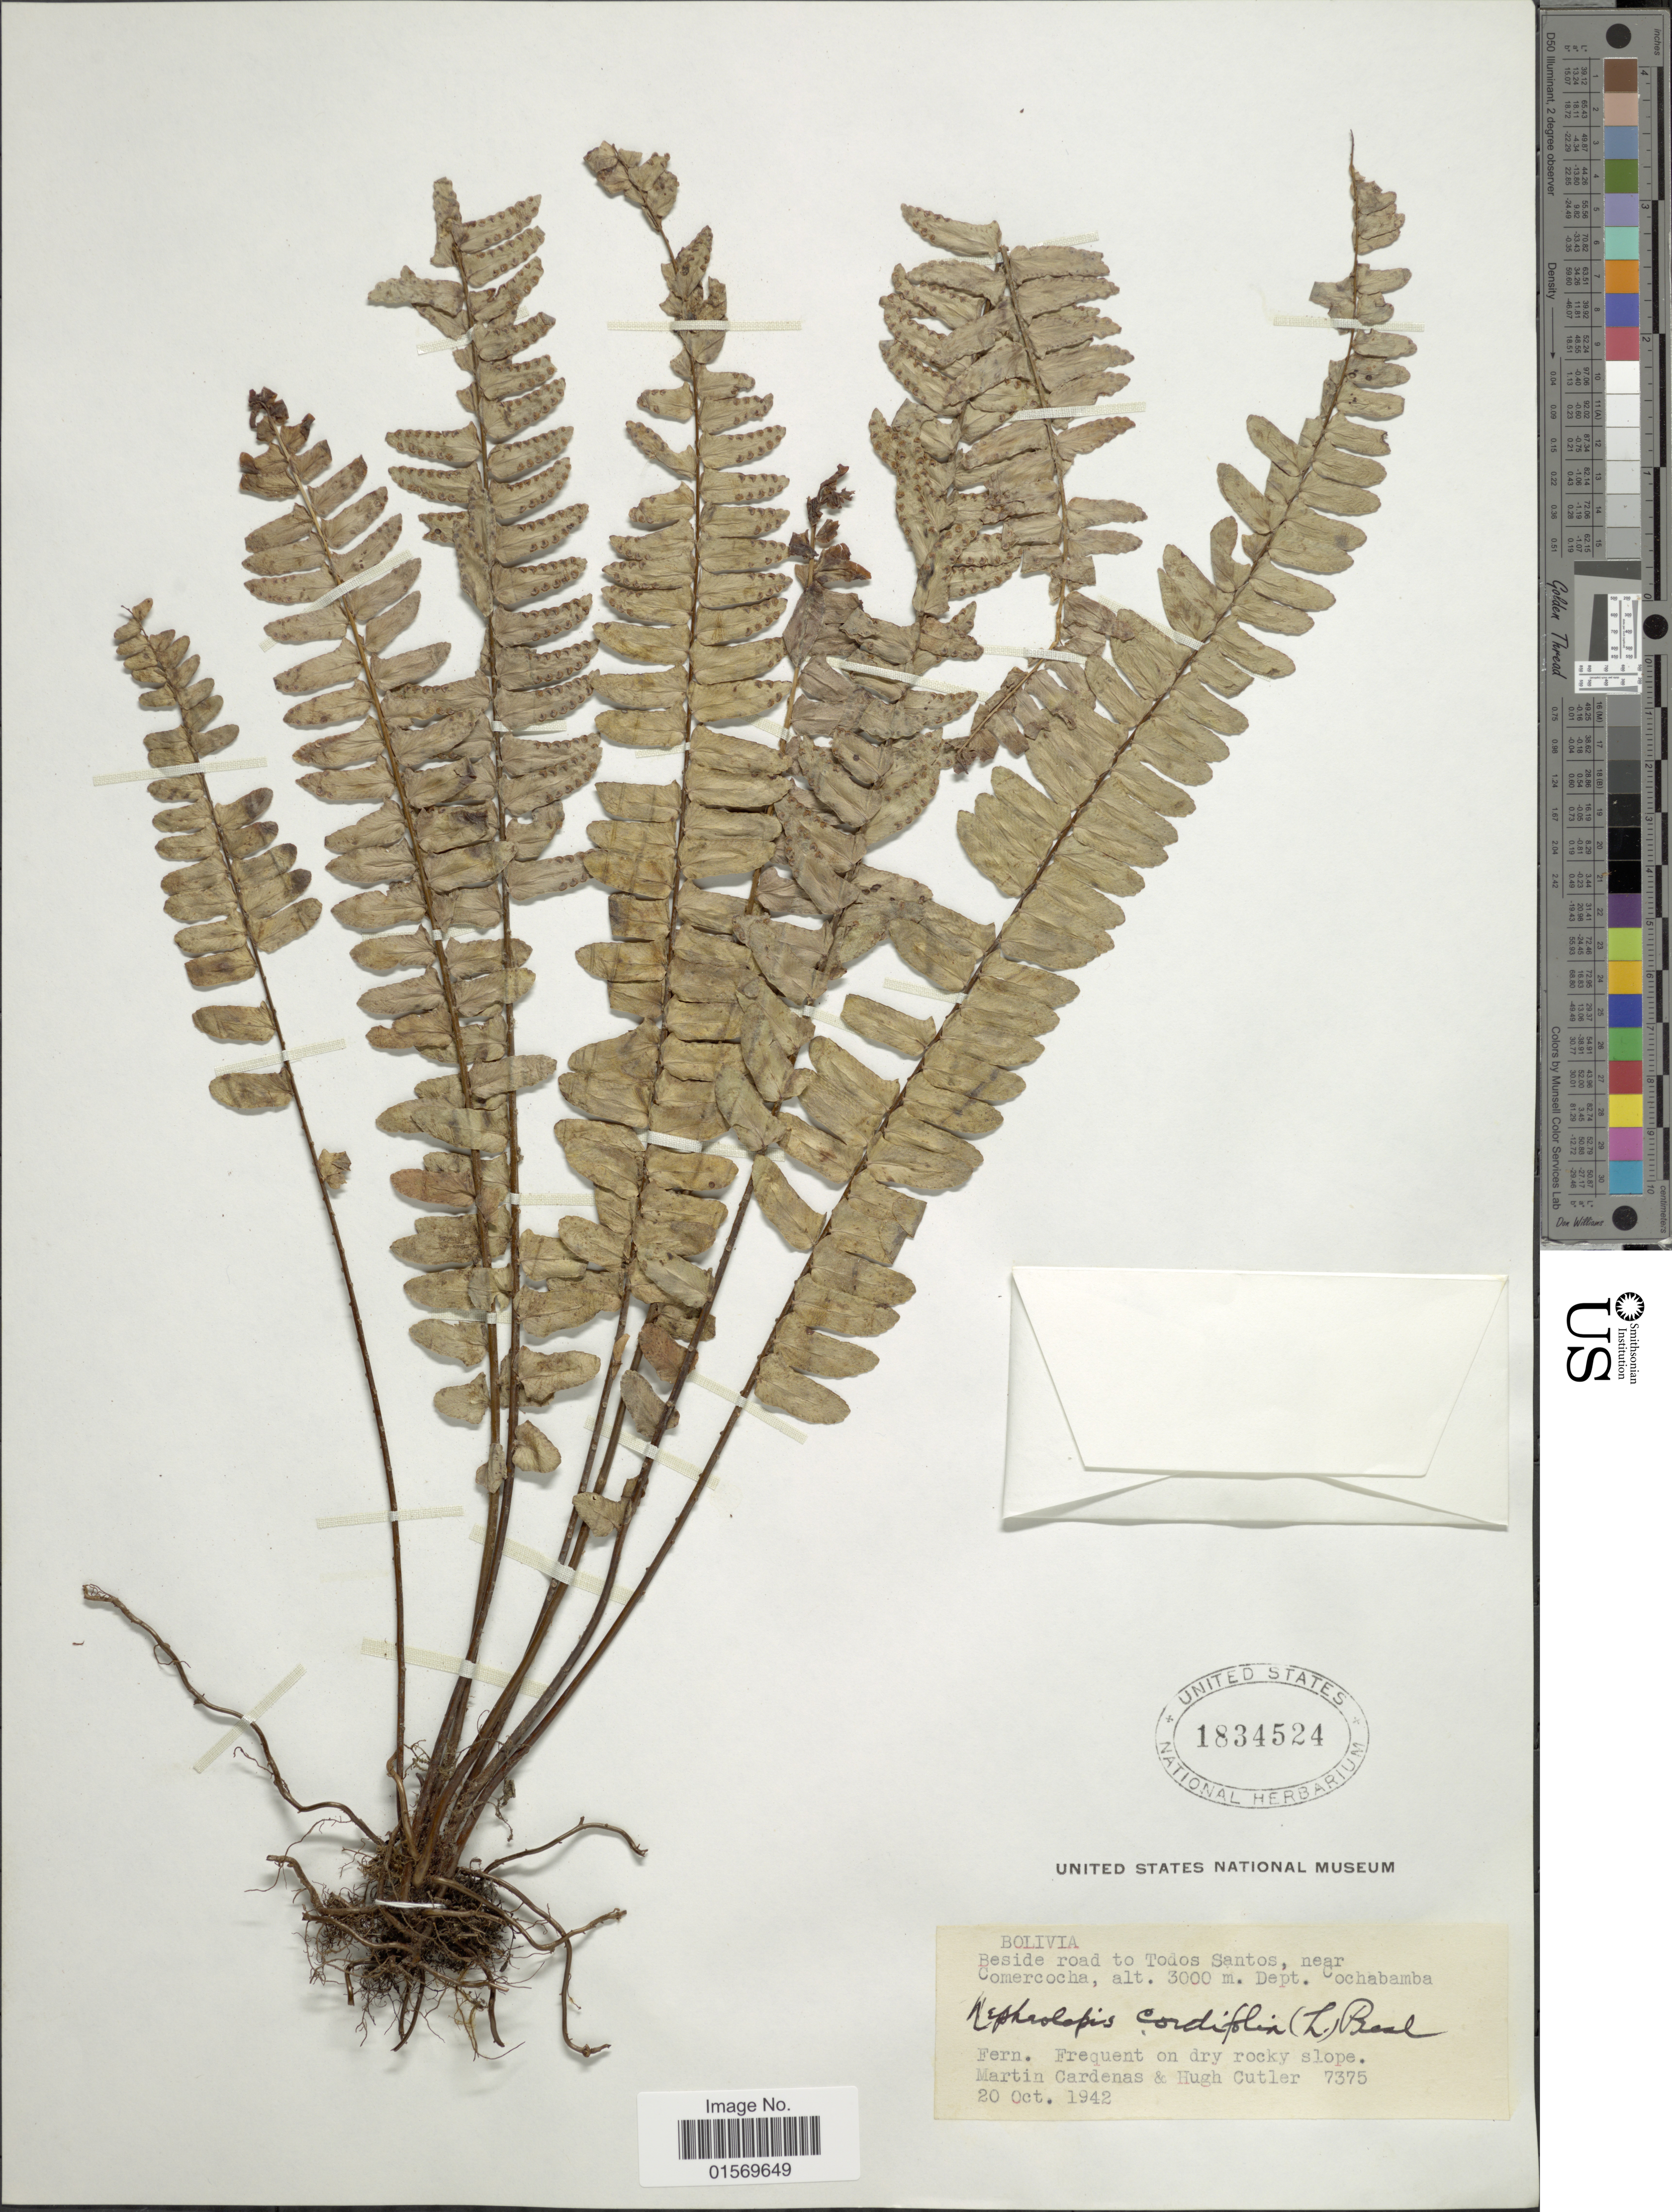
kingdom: Plantae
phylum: Tracheophyta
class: Polypodiopsida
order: Polypodiales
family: Nephrolepidaceae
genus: Nephrolepis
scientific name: Nephrolepis cordifolia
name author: (L.) C. Presl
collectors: M. Cárdenas & H. C. Cutler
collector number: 7375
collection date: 1942-10-20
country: Bolivia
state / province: Cochabamba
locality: Beside road to Todos Santos, near Comercocha.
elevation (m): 3000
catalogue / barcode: US 1834524